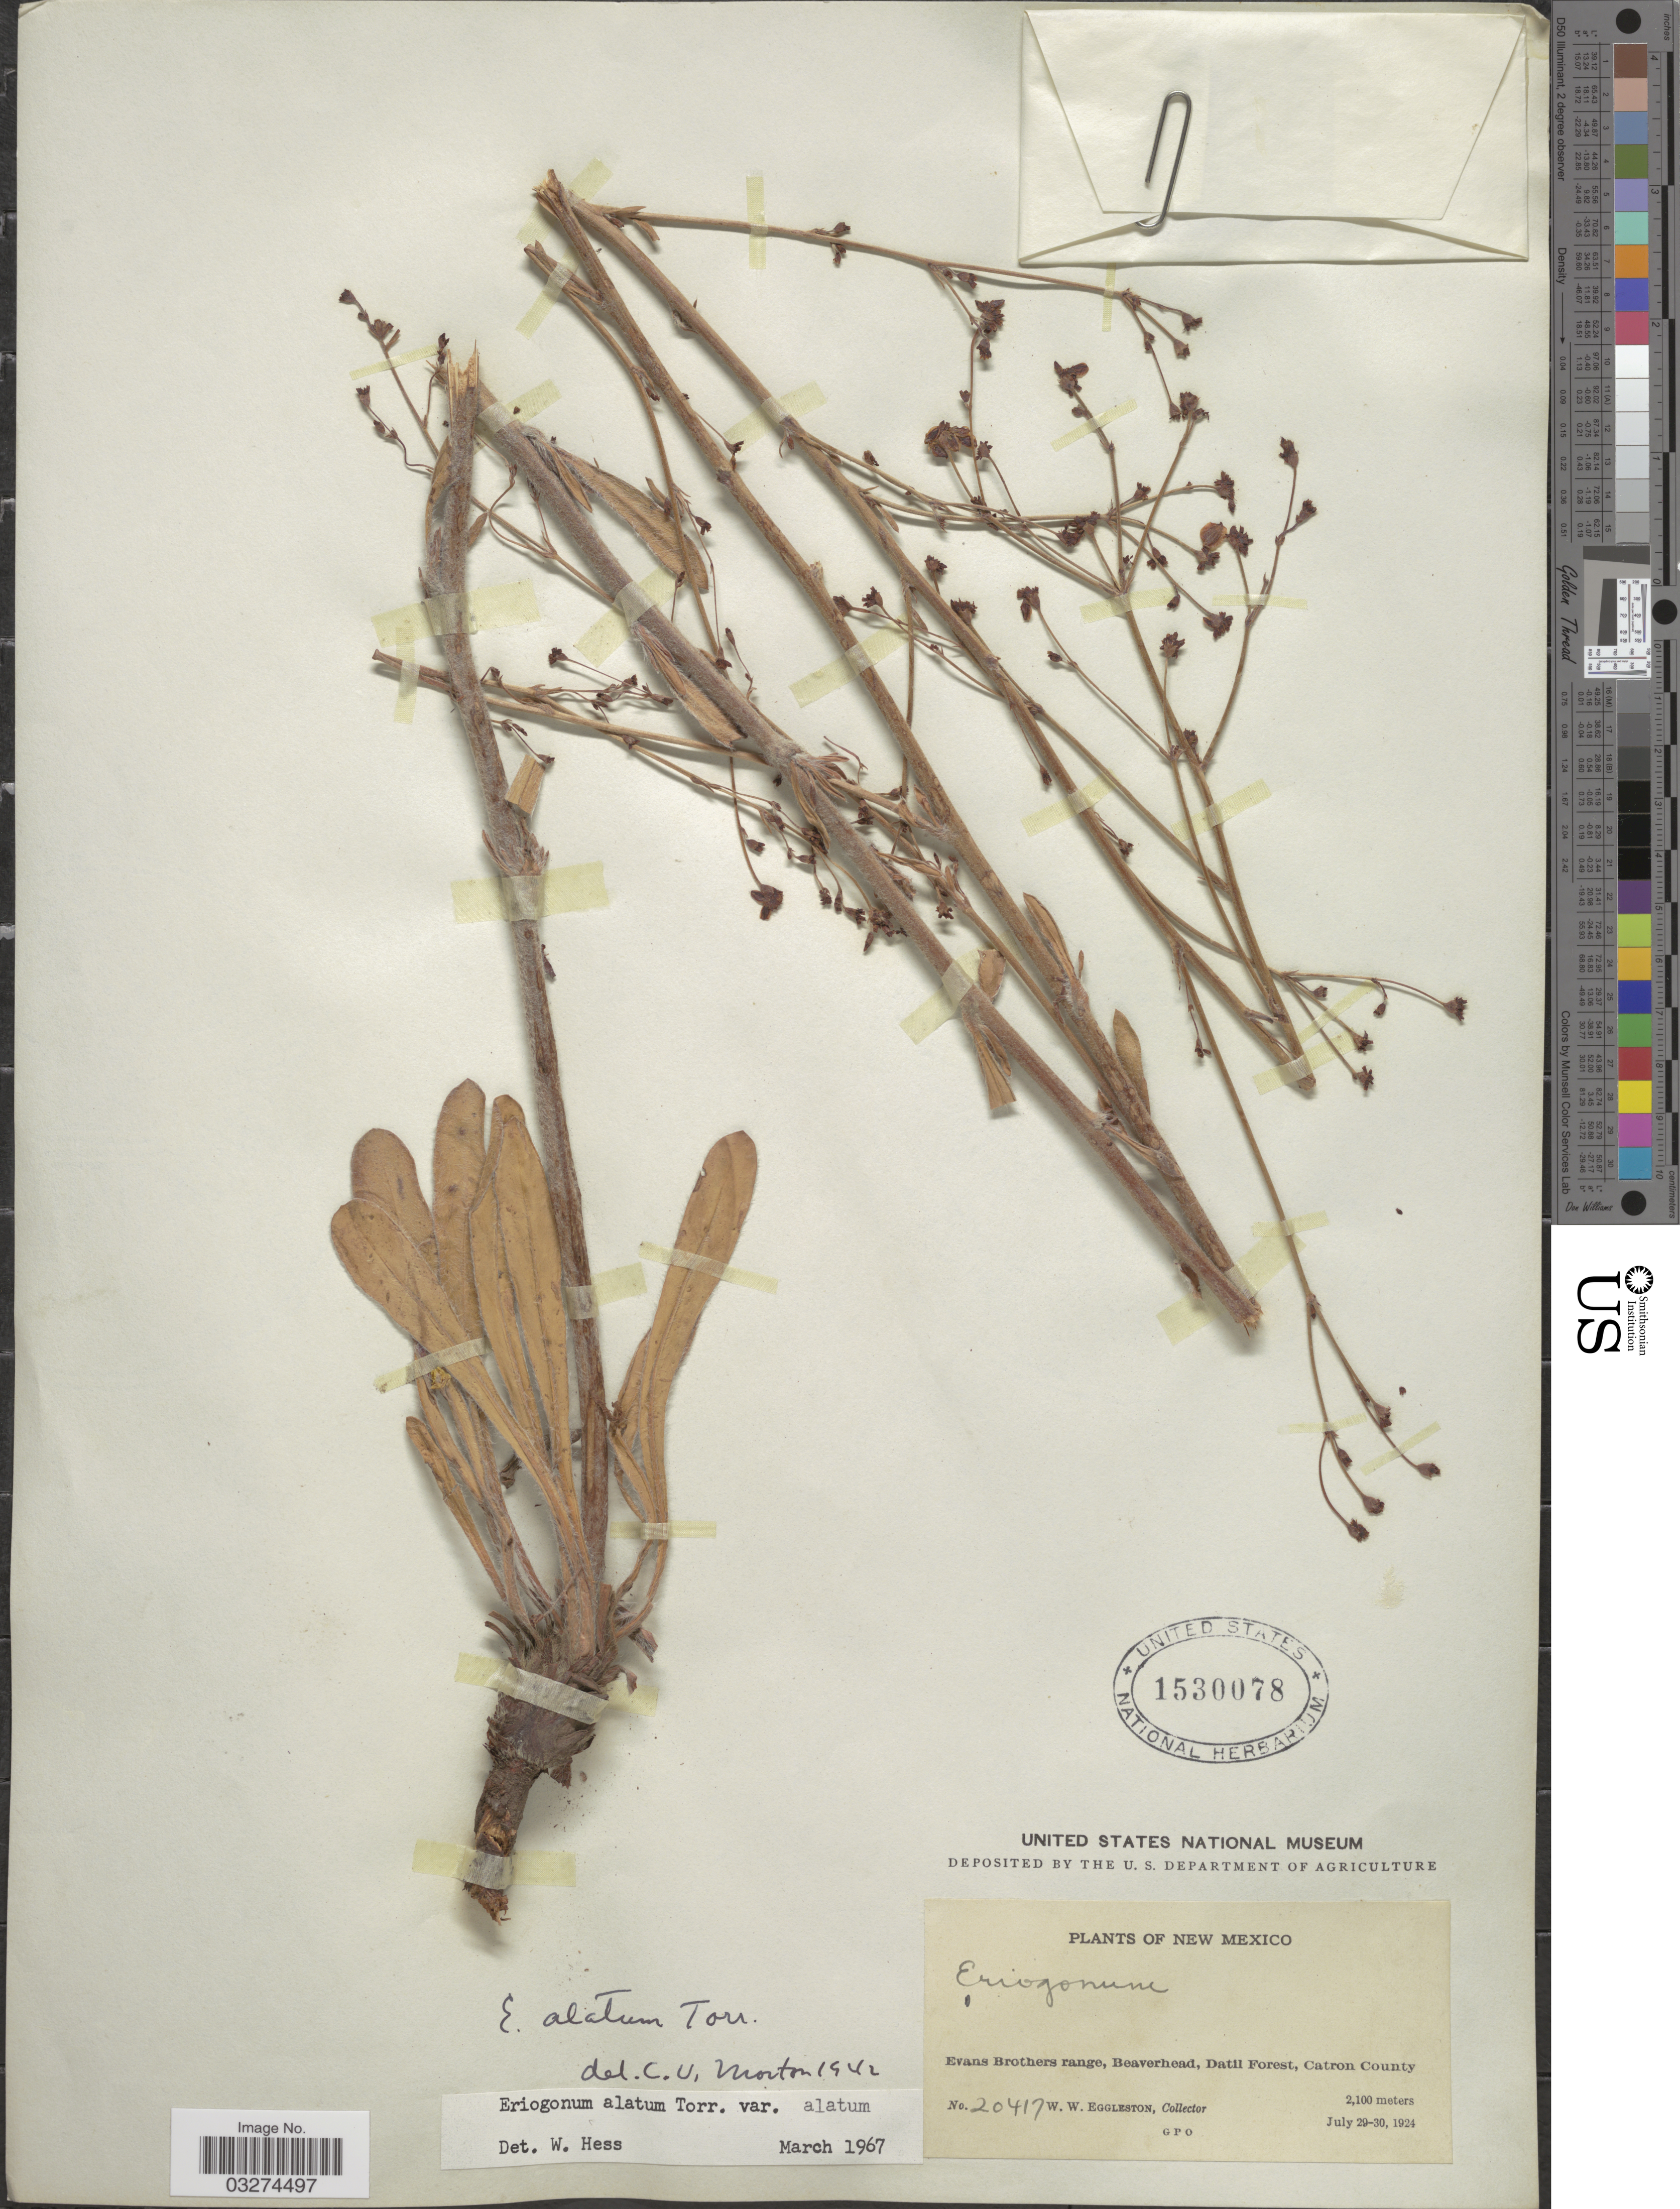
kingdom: Plantae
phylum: Tracheophyta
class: Magnoliopsida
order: Caryophyllales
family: Polygonaceae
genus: Eriogonum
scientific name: Eriogonum alatum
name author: Torr.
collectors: W. W. Eggleston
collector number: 20417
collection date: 1924-07-29/1924-07-30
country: United States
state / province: New Mexico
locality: Evans Brothers range, Beaverhead, Datil Forest, Catron County.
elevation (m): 2100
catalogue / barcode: US 1530078